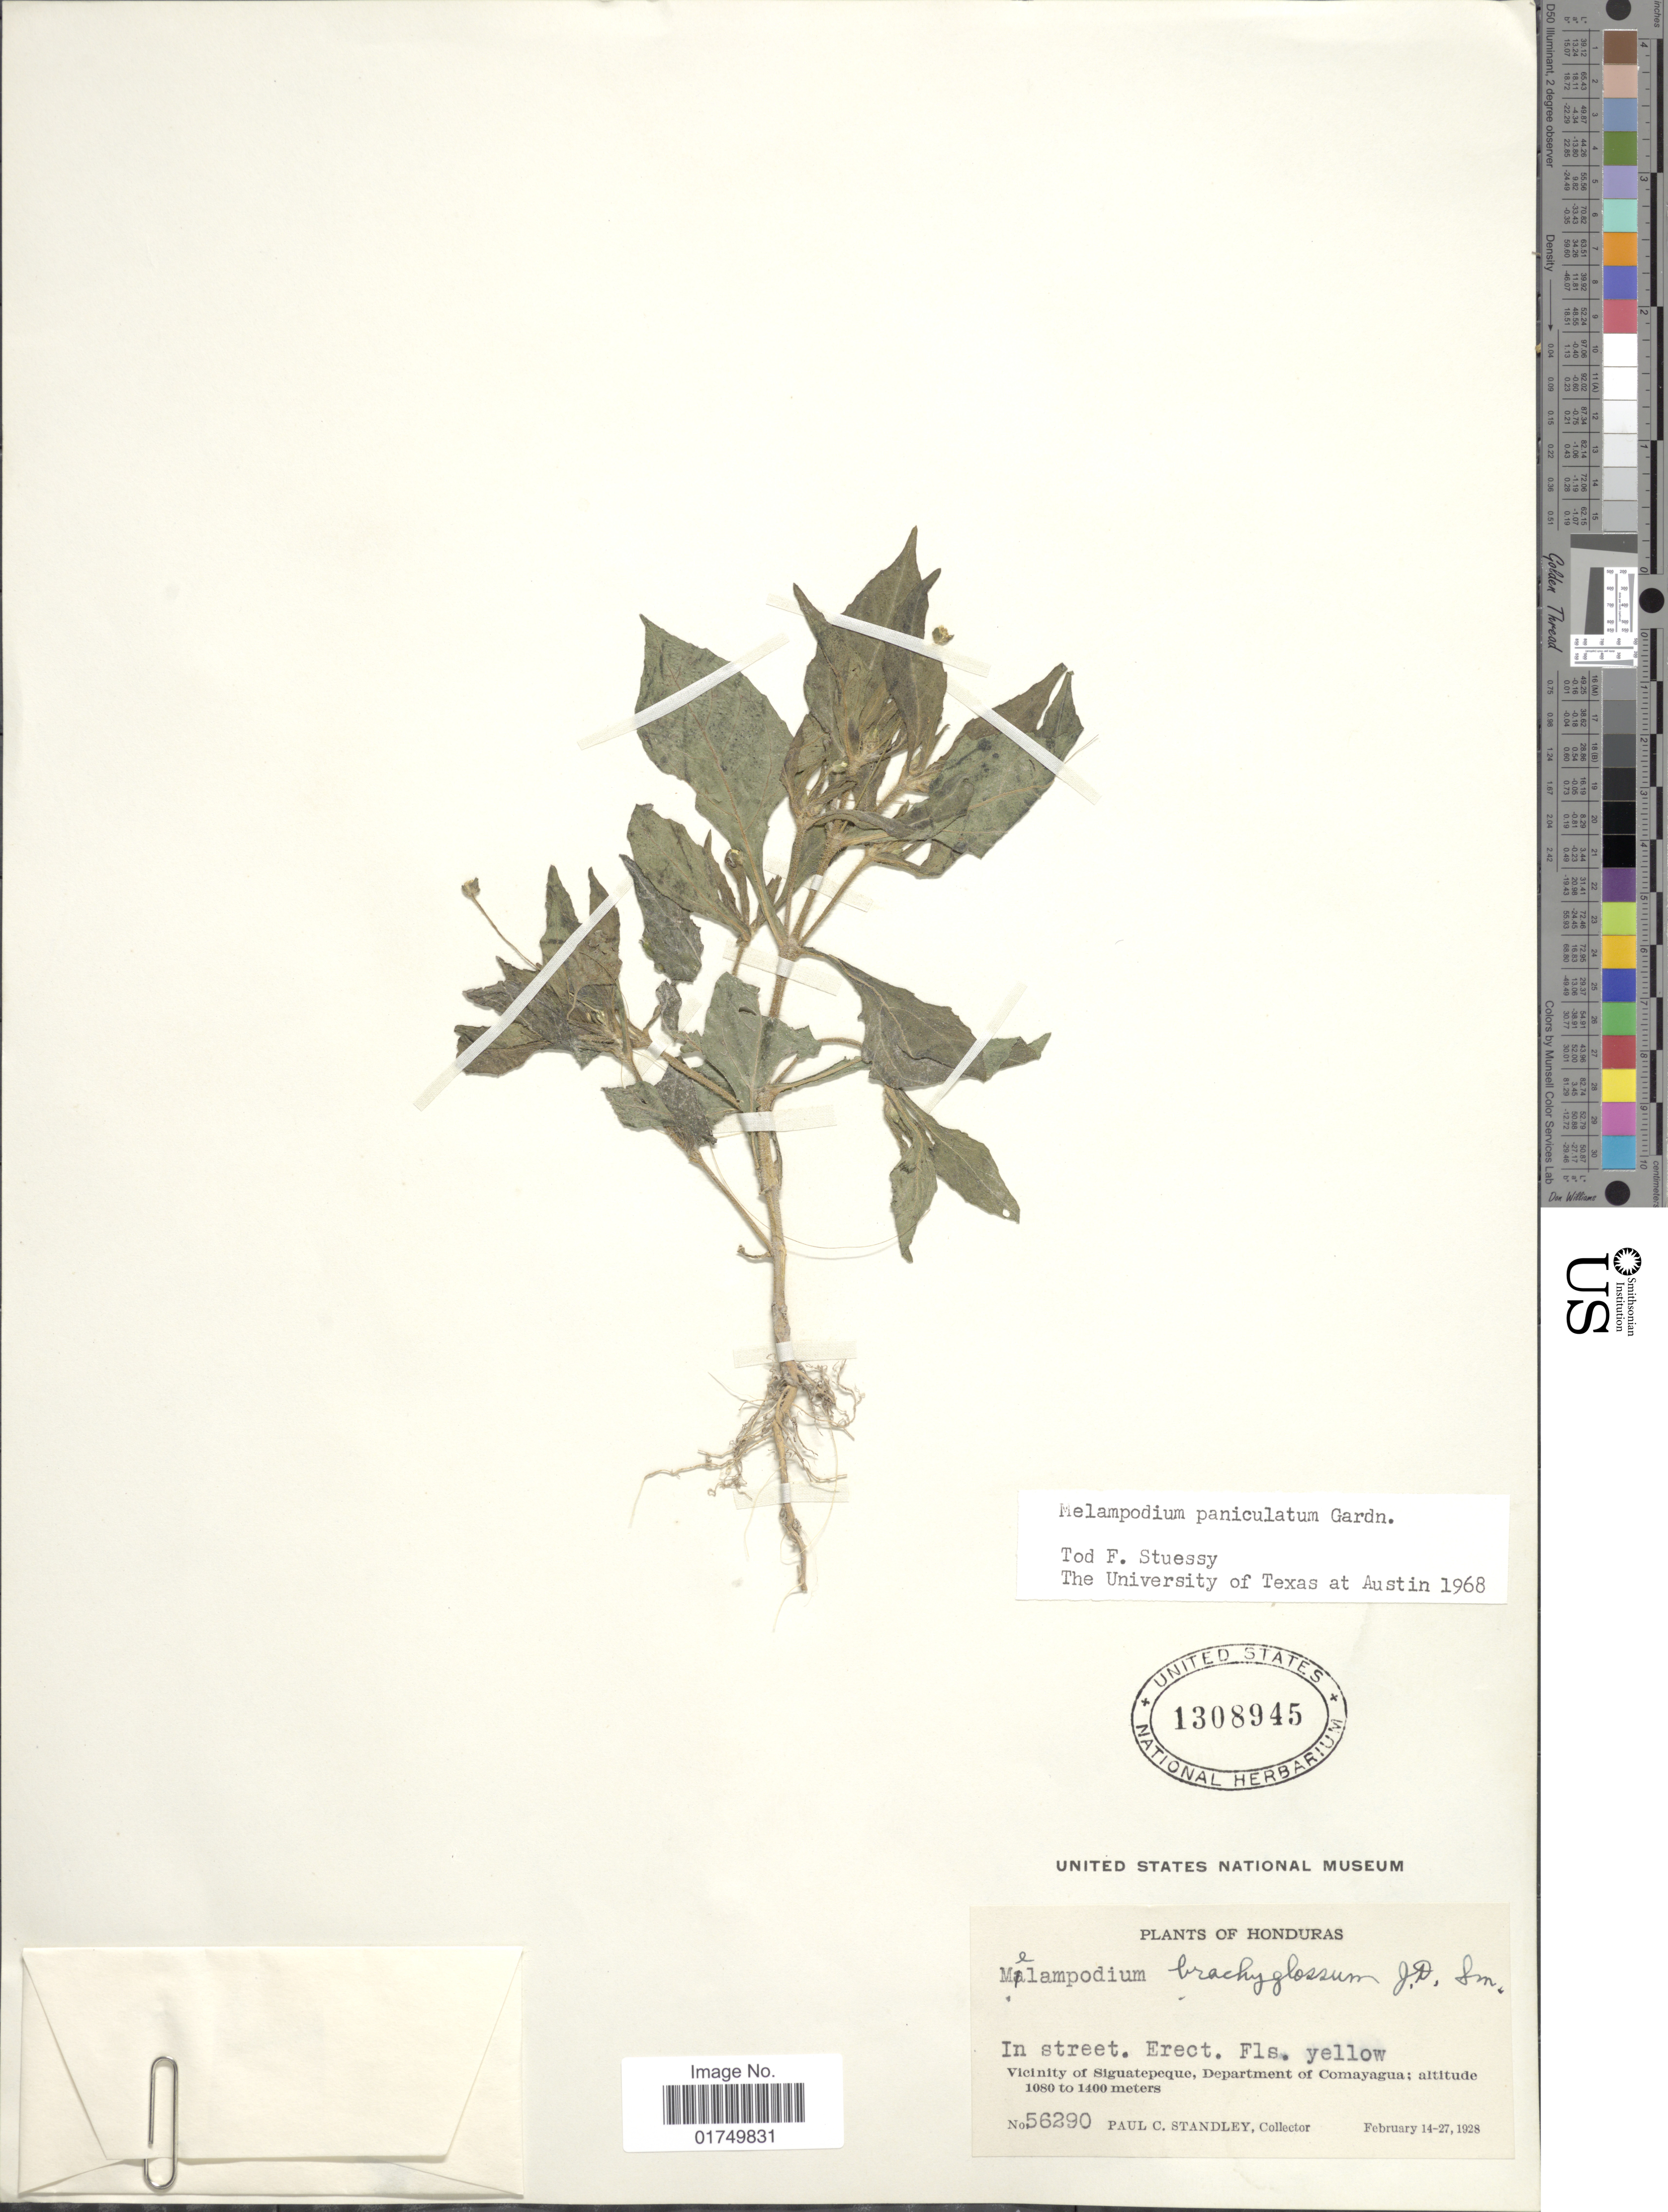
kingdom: Plantae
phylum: Tracheophyta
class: Magnoliopsida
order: Asterales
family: Asteraceae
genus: Melampodium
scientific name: Melampodium paniculatum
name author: Gardner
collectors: P. C. Standley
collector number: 56290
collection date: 1928-02-14/1928-02-27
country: Honduras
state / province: Comayagua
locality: Vicinity of Siguatepeque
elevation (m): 1080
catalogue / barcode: US 1308945